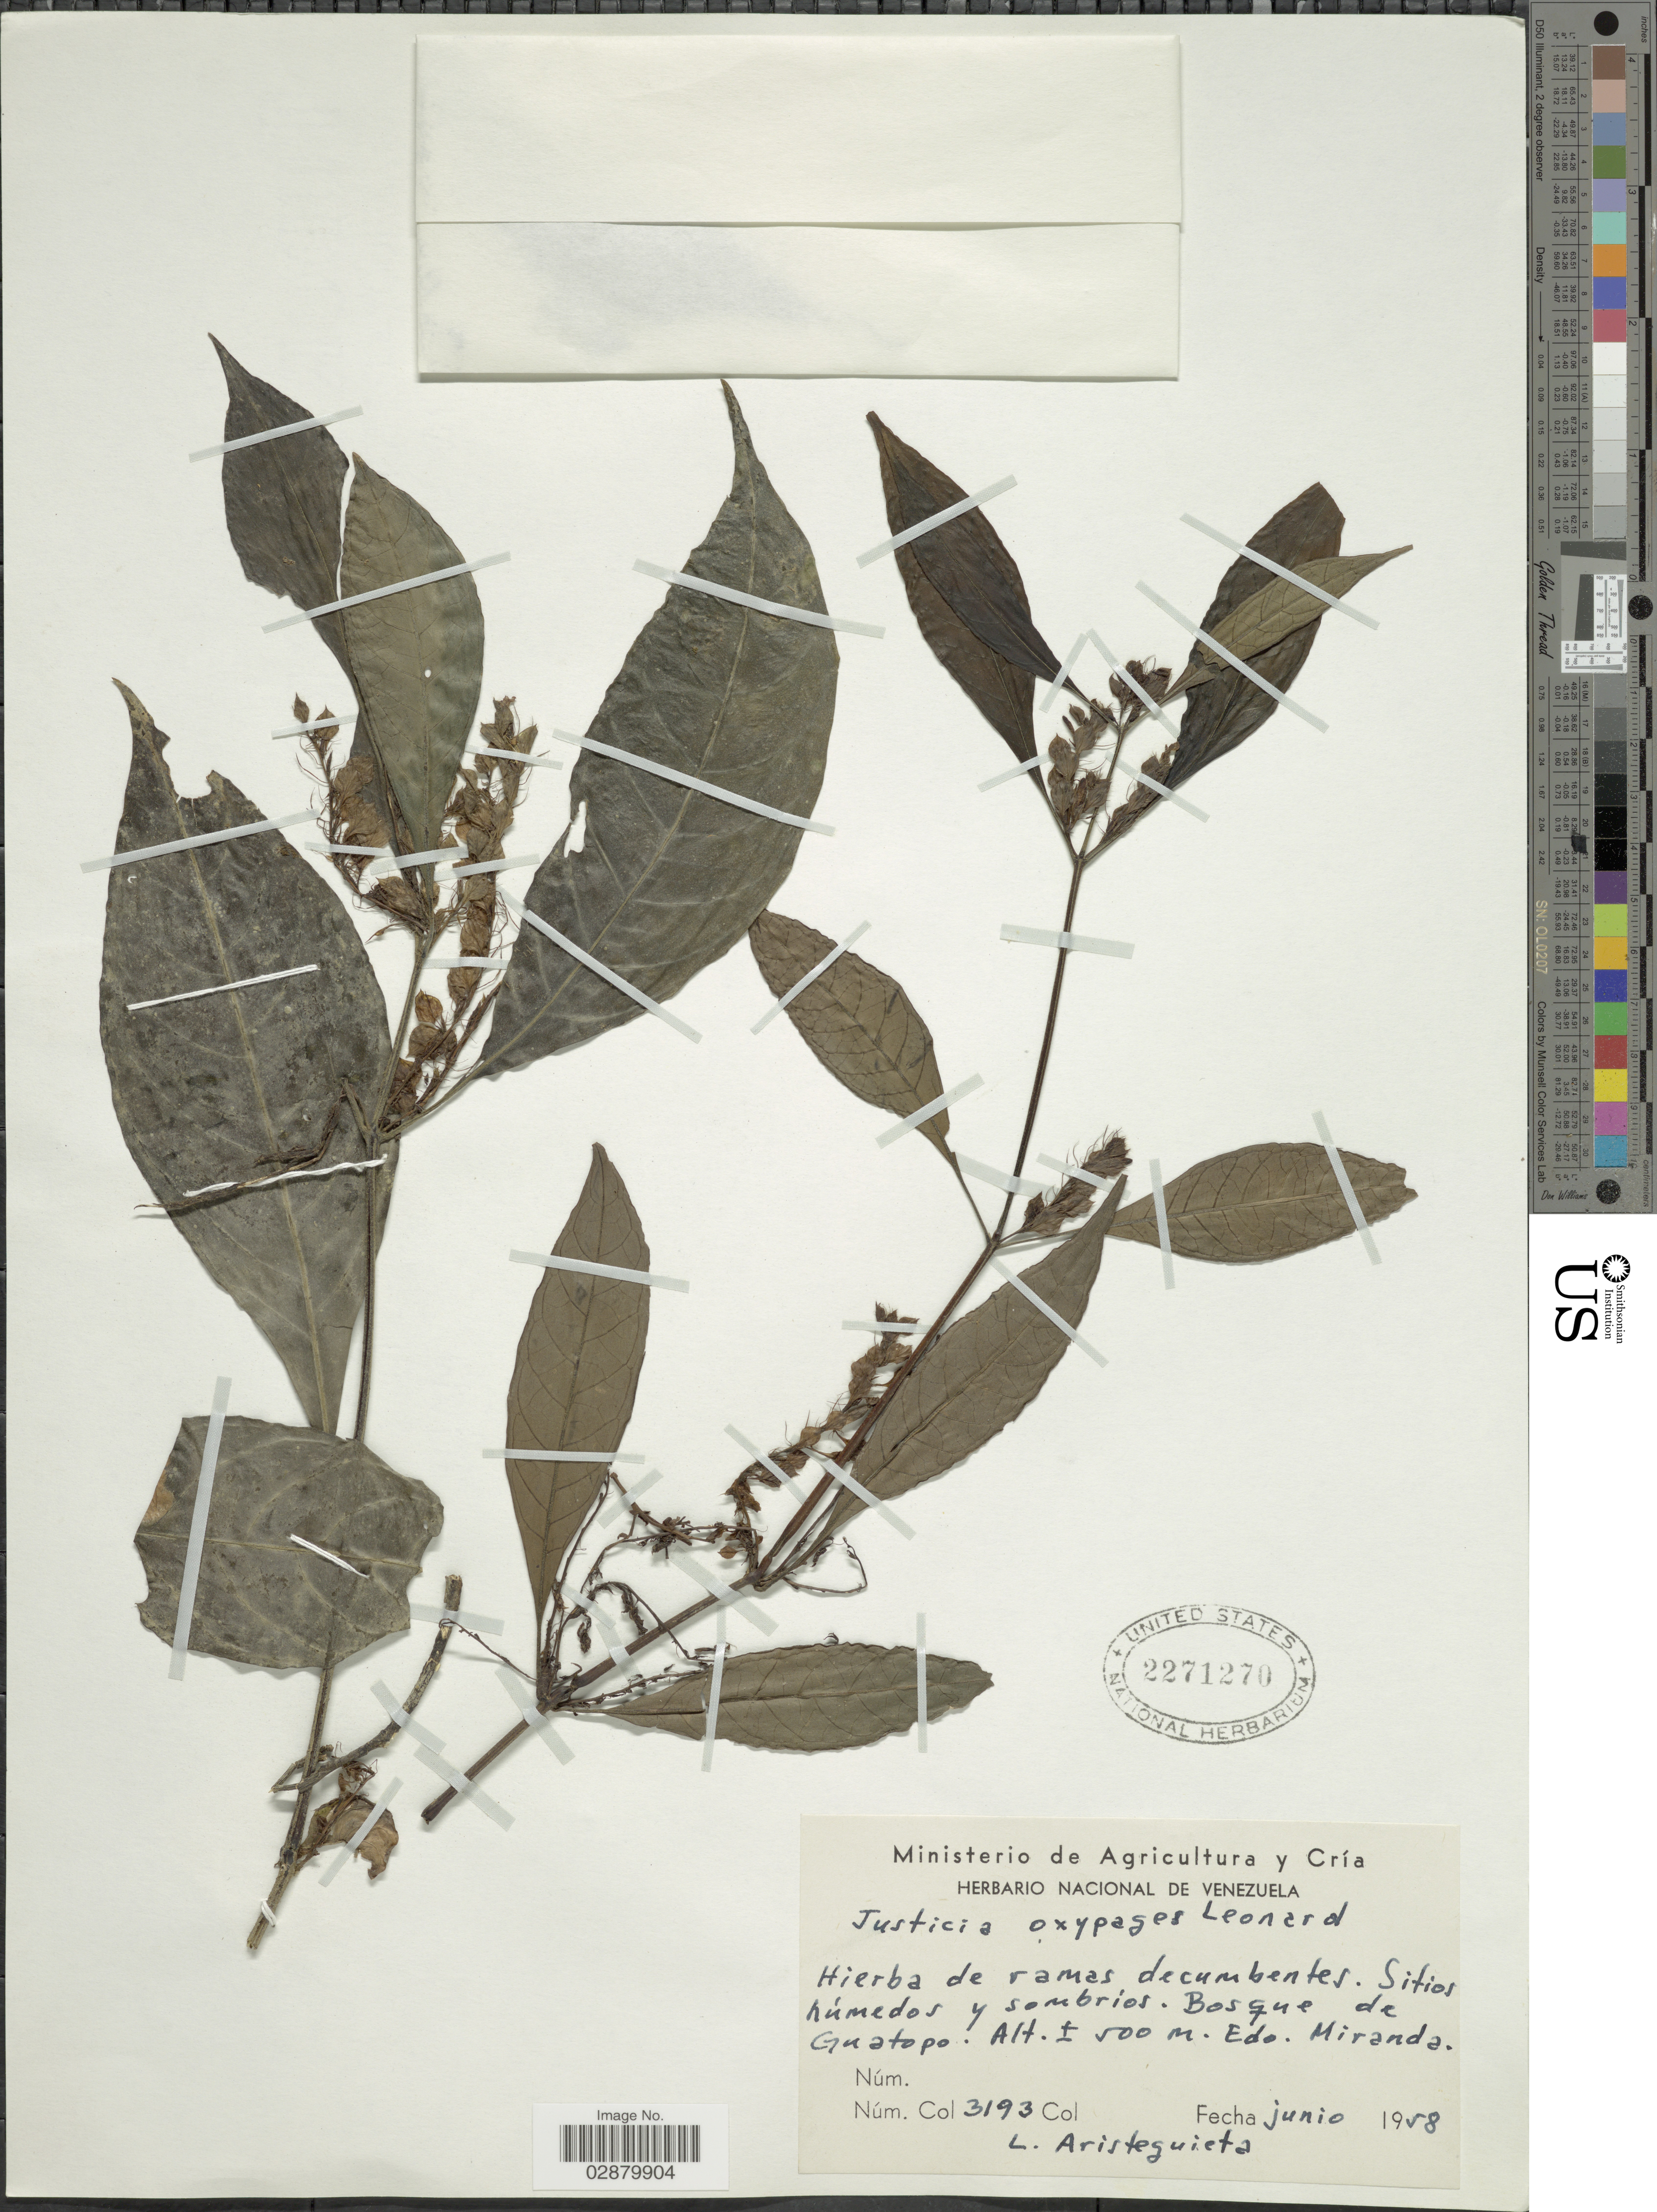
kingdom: Plantae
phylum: Tracheophyta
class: Magnoliopsida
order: Lamiales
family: Acanthaceae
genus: Justicia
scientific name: Justicia oxypages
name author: Leonard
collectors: L. Aristeguieta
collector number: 3193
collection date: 1958-06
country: Venezuela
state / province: Miranda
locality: Sitios húmedos y sombrios. Bosque de Guatopo.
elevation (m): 500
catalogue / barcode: US 2271270